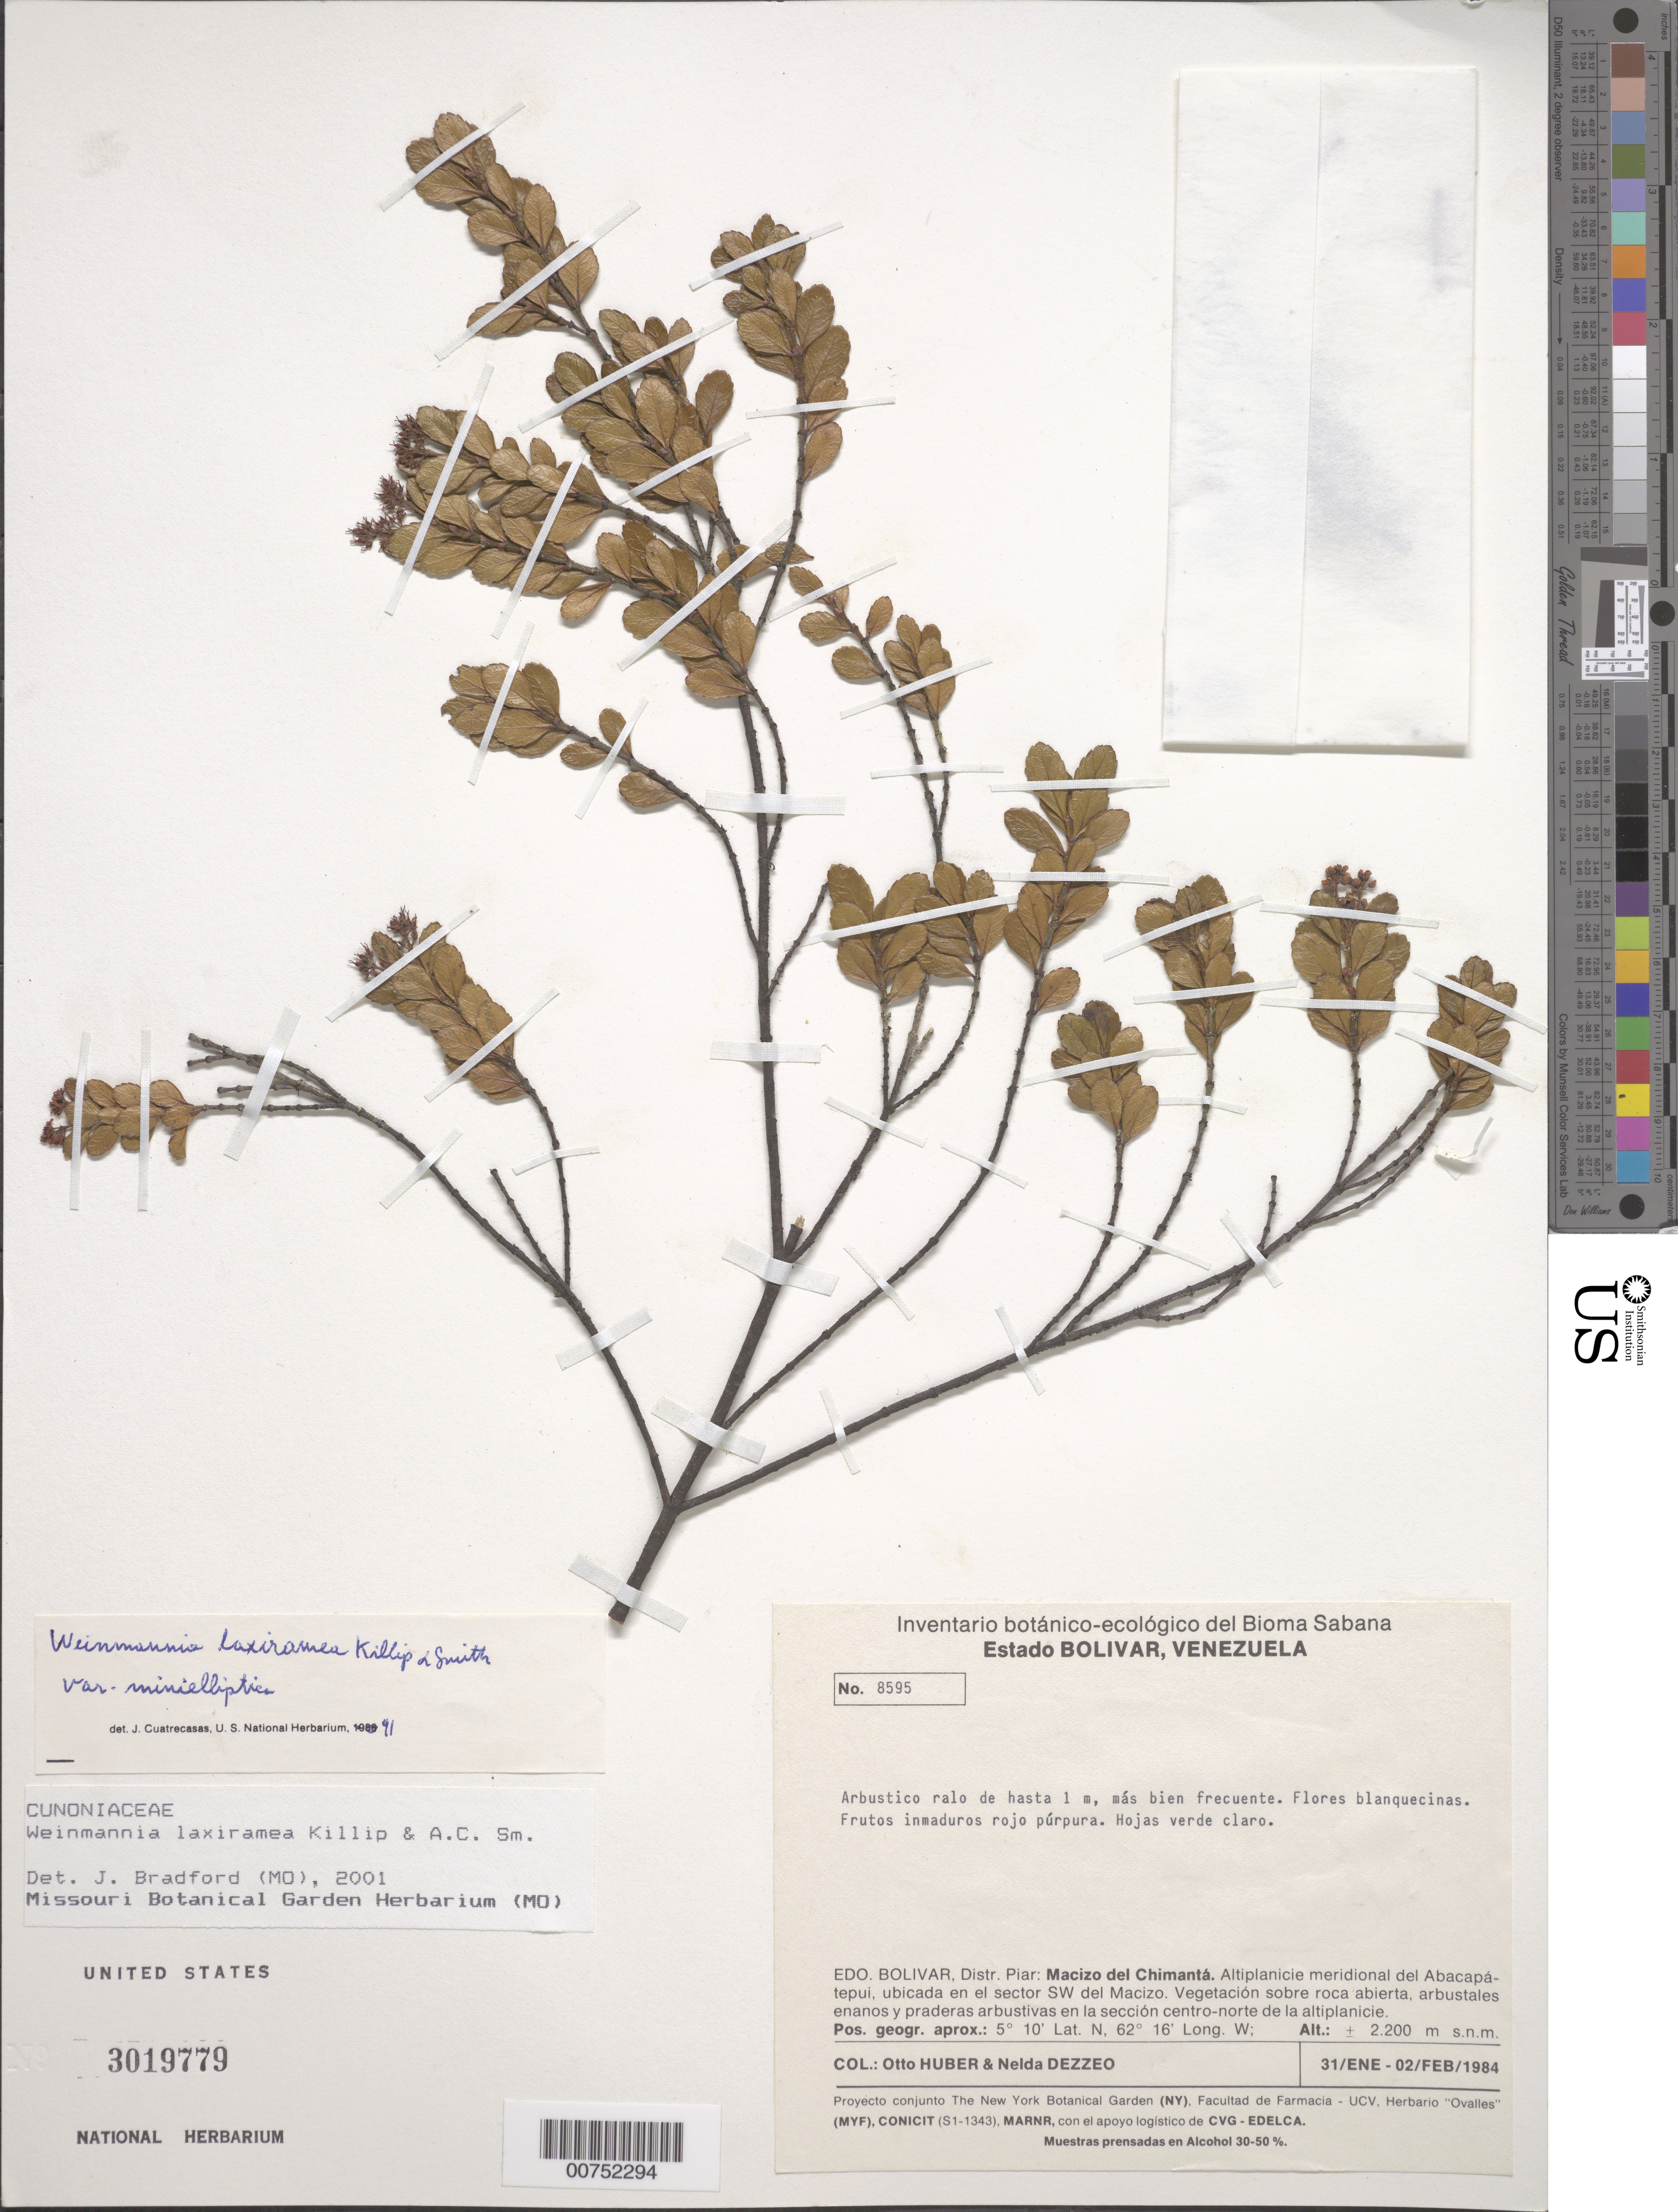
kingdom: Plantae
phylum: Tracheophyta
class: Magnoliopsida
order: Oxalidales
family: Cunoniaceae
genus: Weinmannia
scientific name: Weinmannia laxiramea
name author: Killip & A.C. Sm.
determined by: Bradford, J. C.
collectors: O. Huber & N. Dezzeo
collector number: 8595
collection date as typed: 31-Jan-84 to 2-Feb-84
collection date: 1984-01-31/1984-02-02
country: Venezuela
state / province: Bolívar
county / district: Piar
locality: Macizo del Chimantá, altiplanicie meridional del Abacapá-tepuí, SW del Macizo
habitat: Bosquecillo, pero tambien afuera en arbustal enamo de Chimanteae mirabilis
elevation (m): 2200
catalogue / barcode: US 3019779